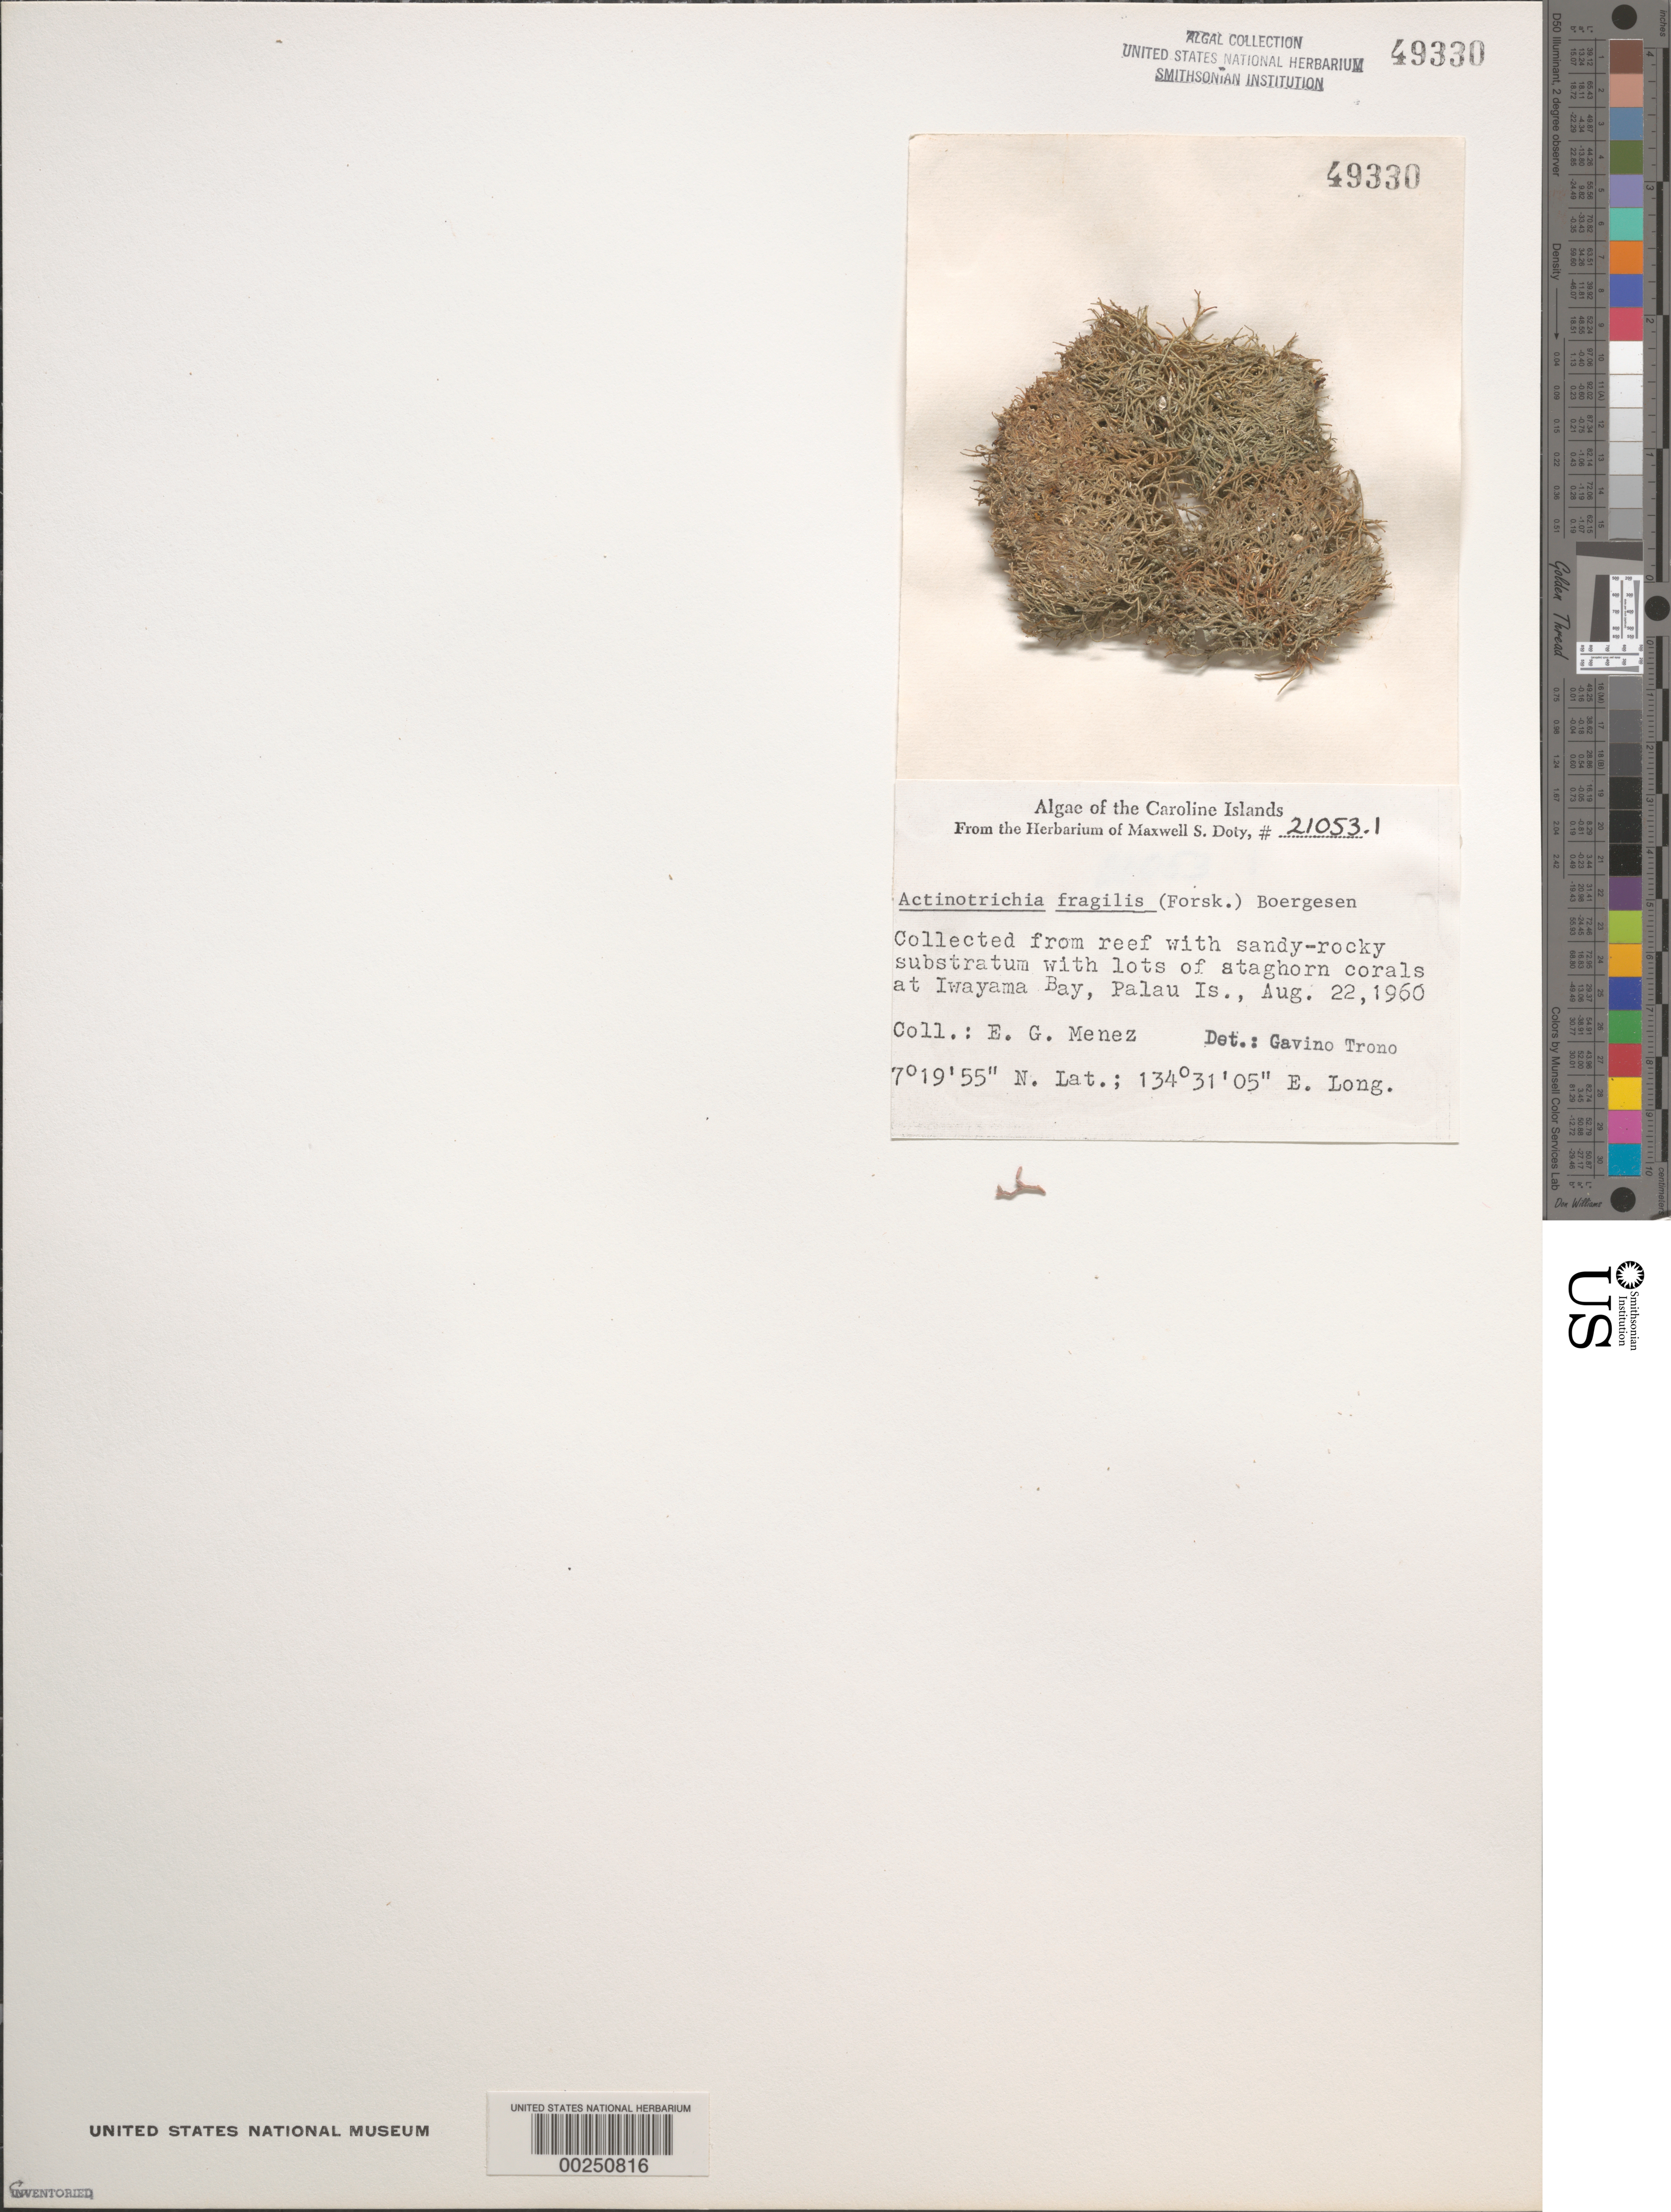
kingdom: Plantae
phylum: Rhodophyta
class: Florideophyceae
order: Nemaliales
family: Galaxauraceae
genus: Actinotrichia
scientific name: Actinotrichia fragilis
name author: (Forssk.) Børgesen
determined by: Trono, Gavino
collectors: Meñez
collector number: MSD 21053.1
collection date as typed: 22 Aug 1960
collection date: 1960-08-22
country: Palau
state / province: Koror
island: Oreor (Koror)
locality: Iwayama Bay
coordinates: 7 19' 55" N, 134 31' 05" E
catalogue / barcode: US 49330